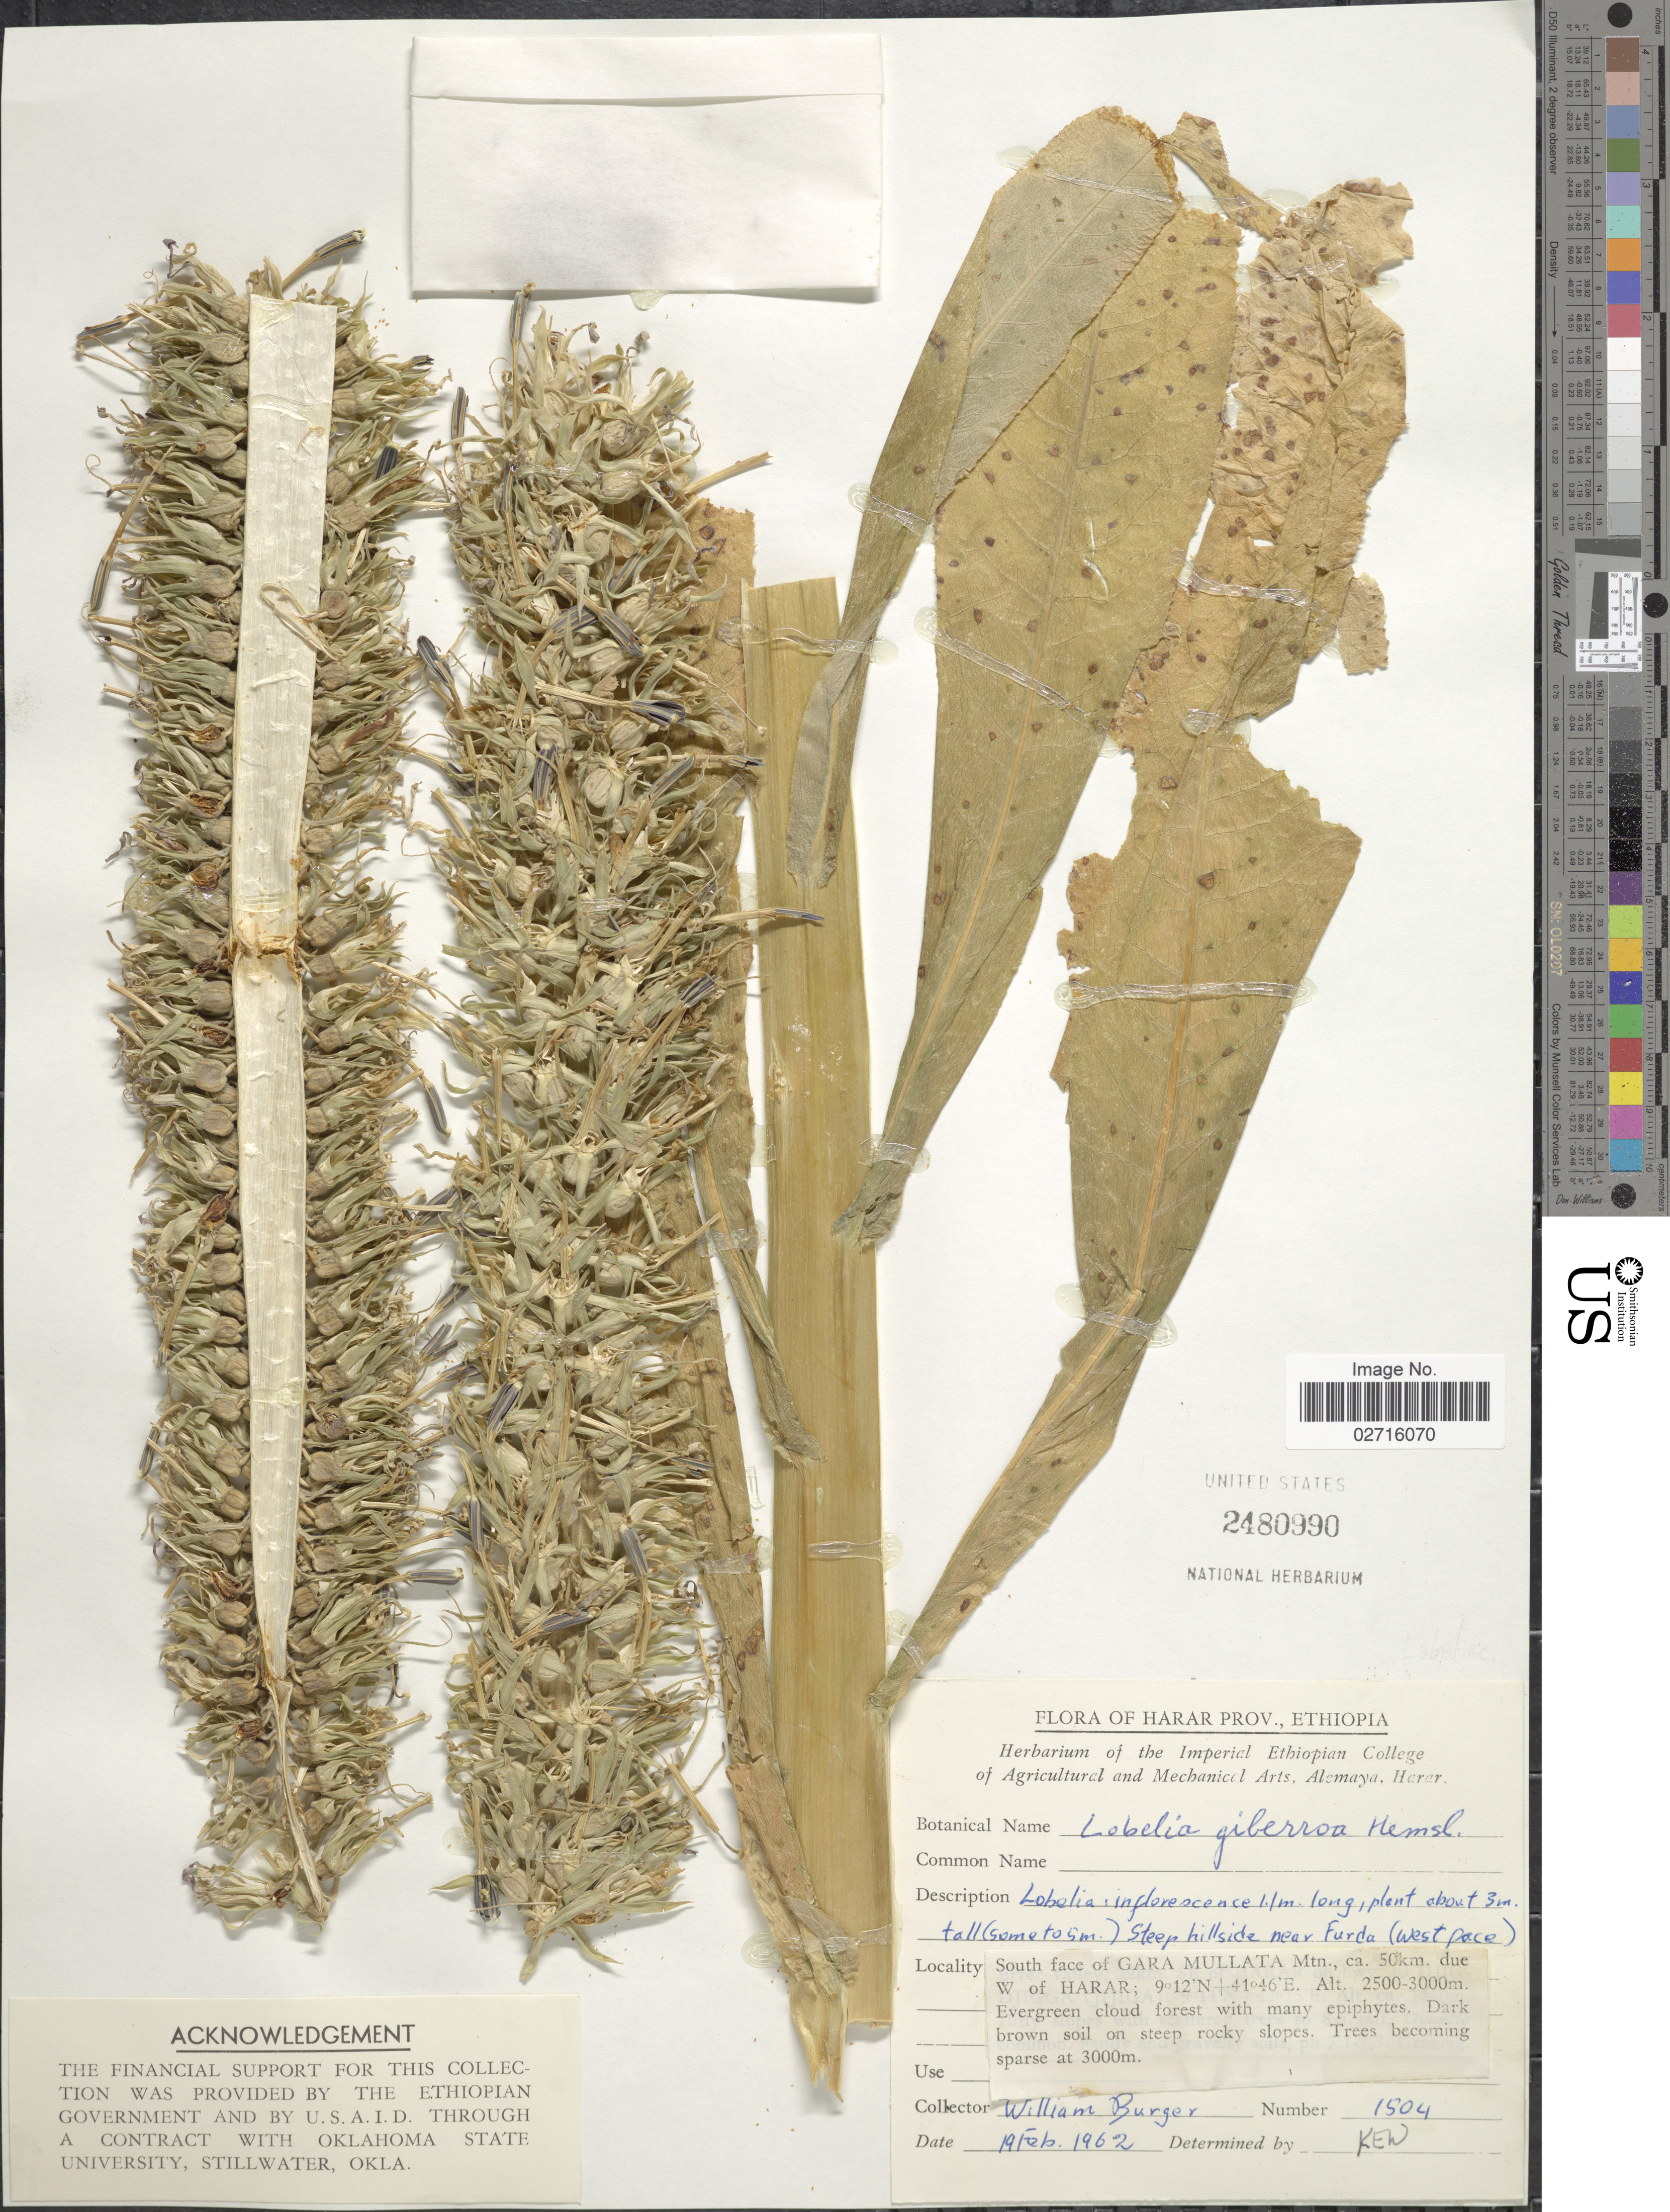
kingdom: Plantae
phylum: Tracheophyta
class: Magnoliopsida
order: Asterales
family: Campanulaceae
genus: Lobelia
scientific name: Lobelia giberroa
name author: Hemsl.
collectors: W. Burger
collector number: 1504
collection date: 1962-02-19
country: Ethiopia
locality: Harar Prov., South face of Gara Mullata Mtn., ca. 50km due W of Harar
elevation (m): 2500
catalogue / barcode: US 2480990